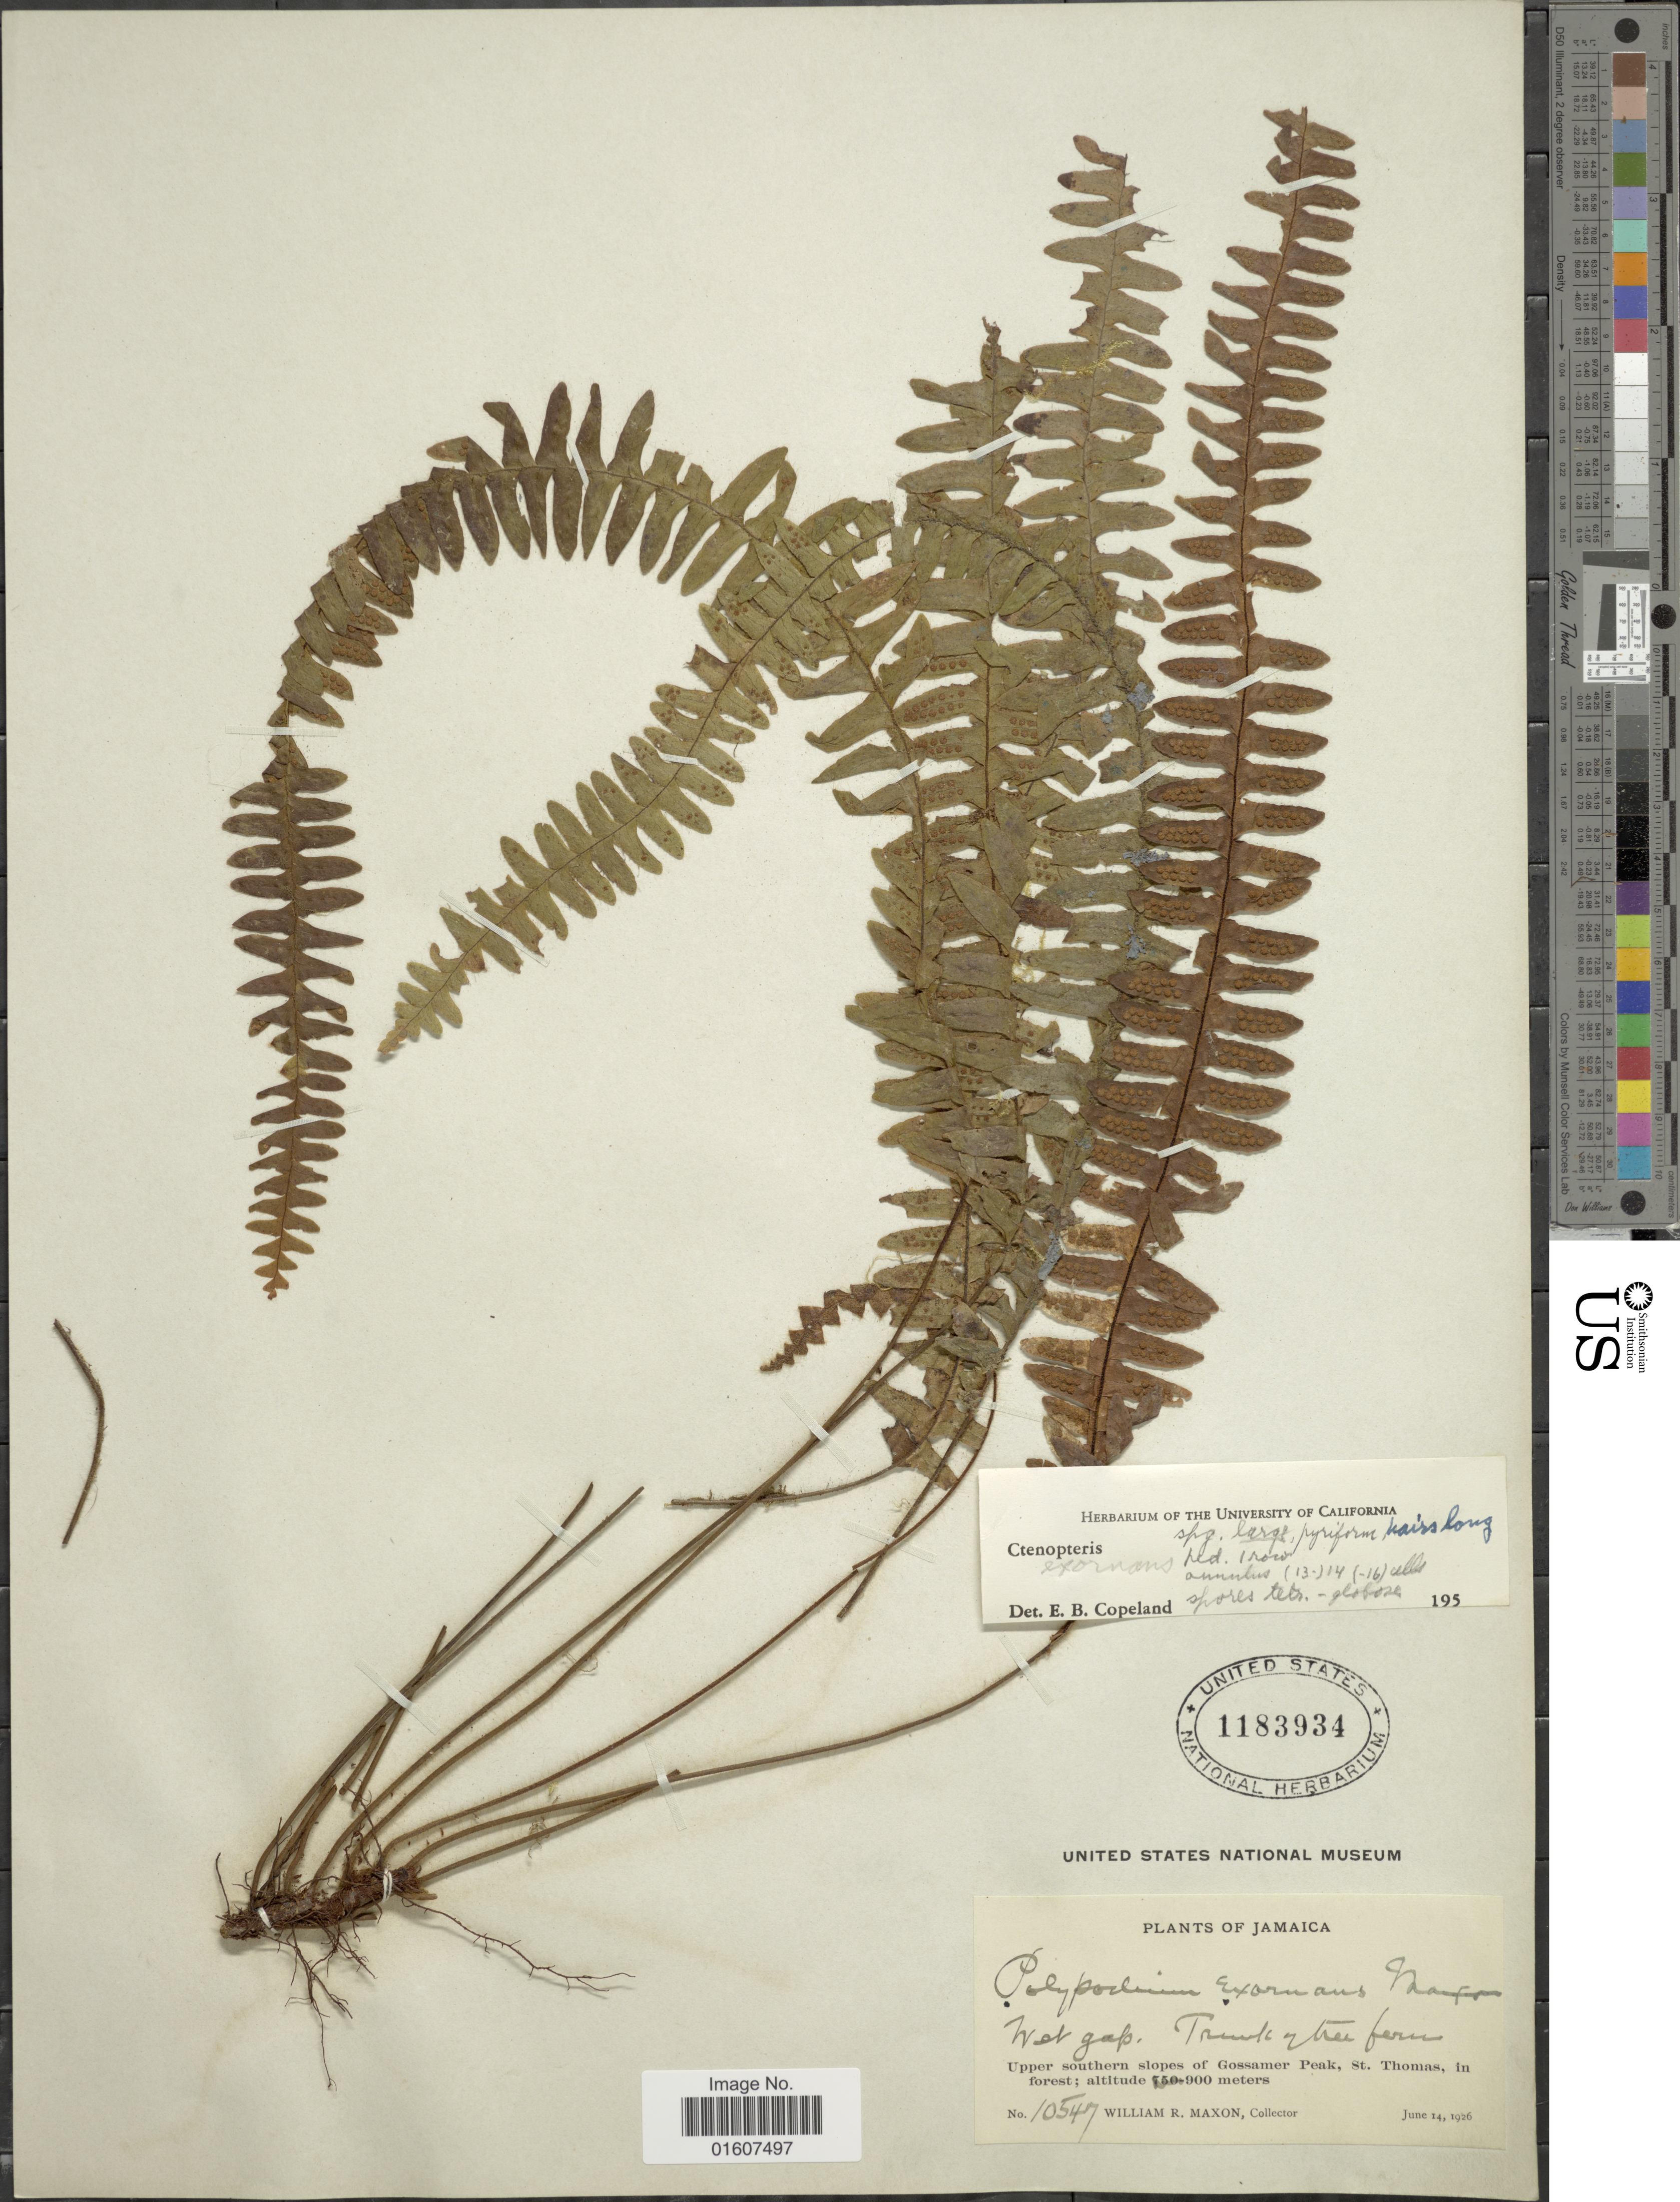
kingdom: Plantae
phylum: Tracheophyta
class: Polypodiopsida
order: Polypodiales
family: Polypodiaceae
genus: Terpsichore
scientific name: Terpsichore exornans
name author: (Maxon) A.R. Sm.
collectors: W. R. Maxon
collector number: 10547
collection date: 1926-06-14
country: Jamaica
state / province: Saint Thomas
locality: Upper southern slopes of Gossamer Peak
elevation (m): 900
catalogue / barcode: US 1183934